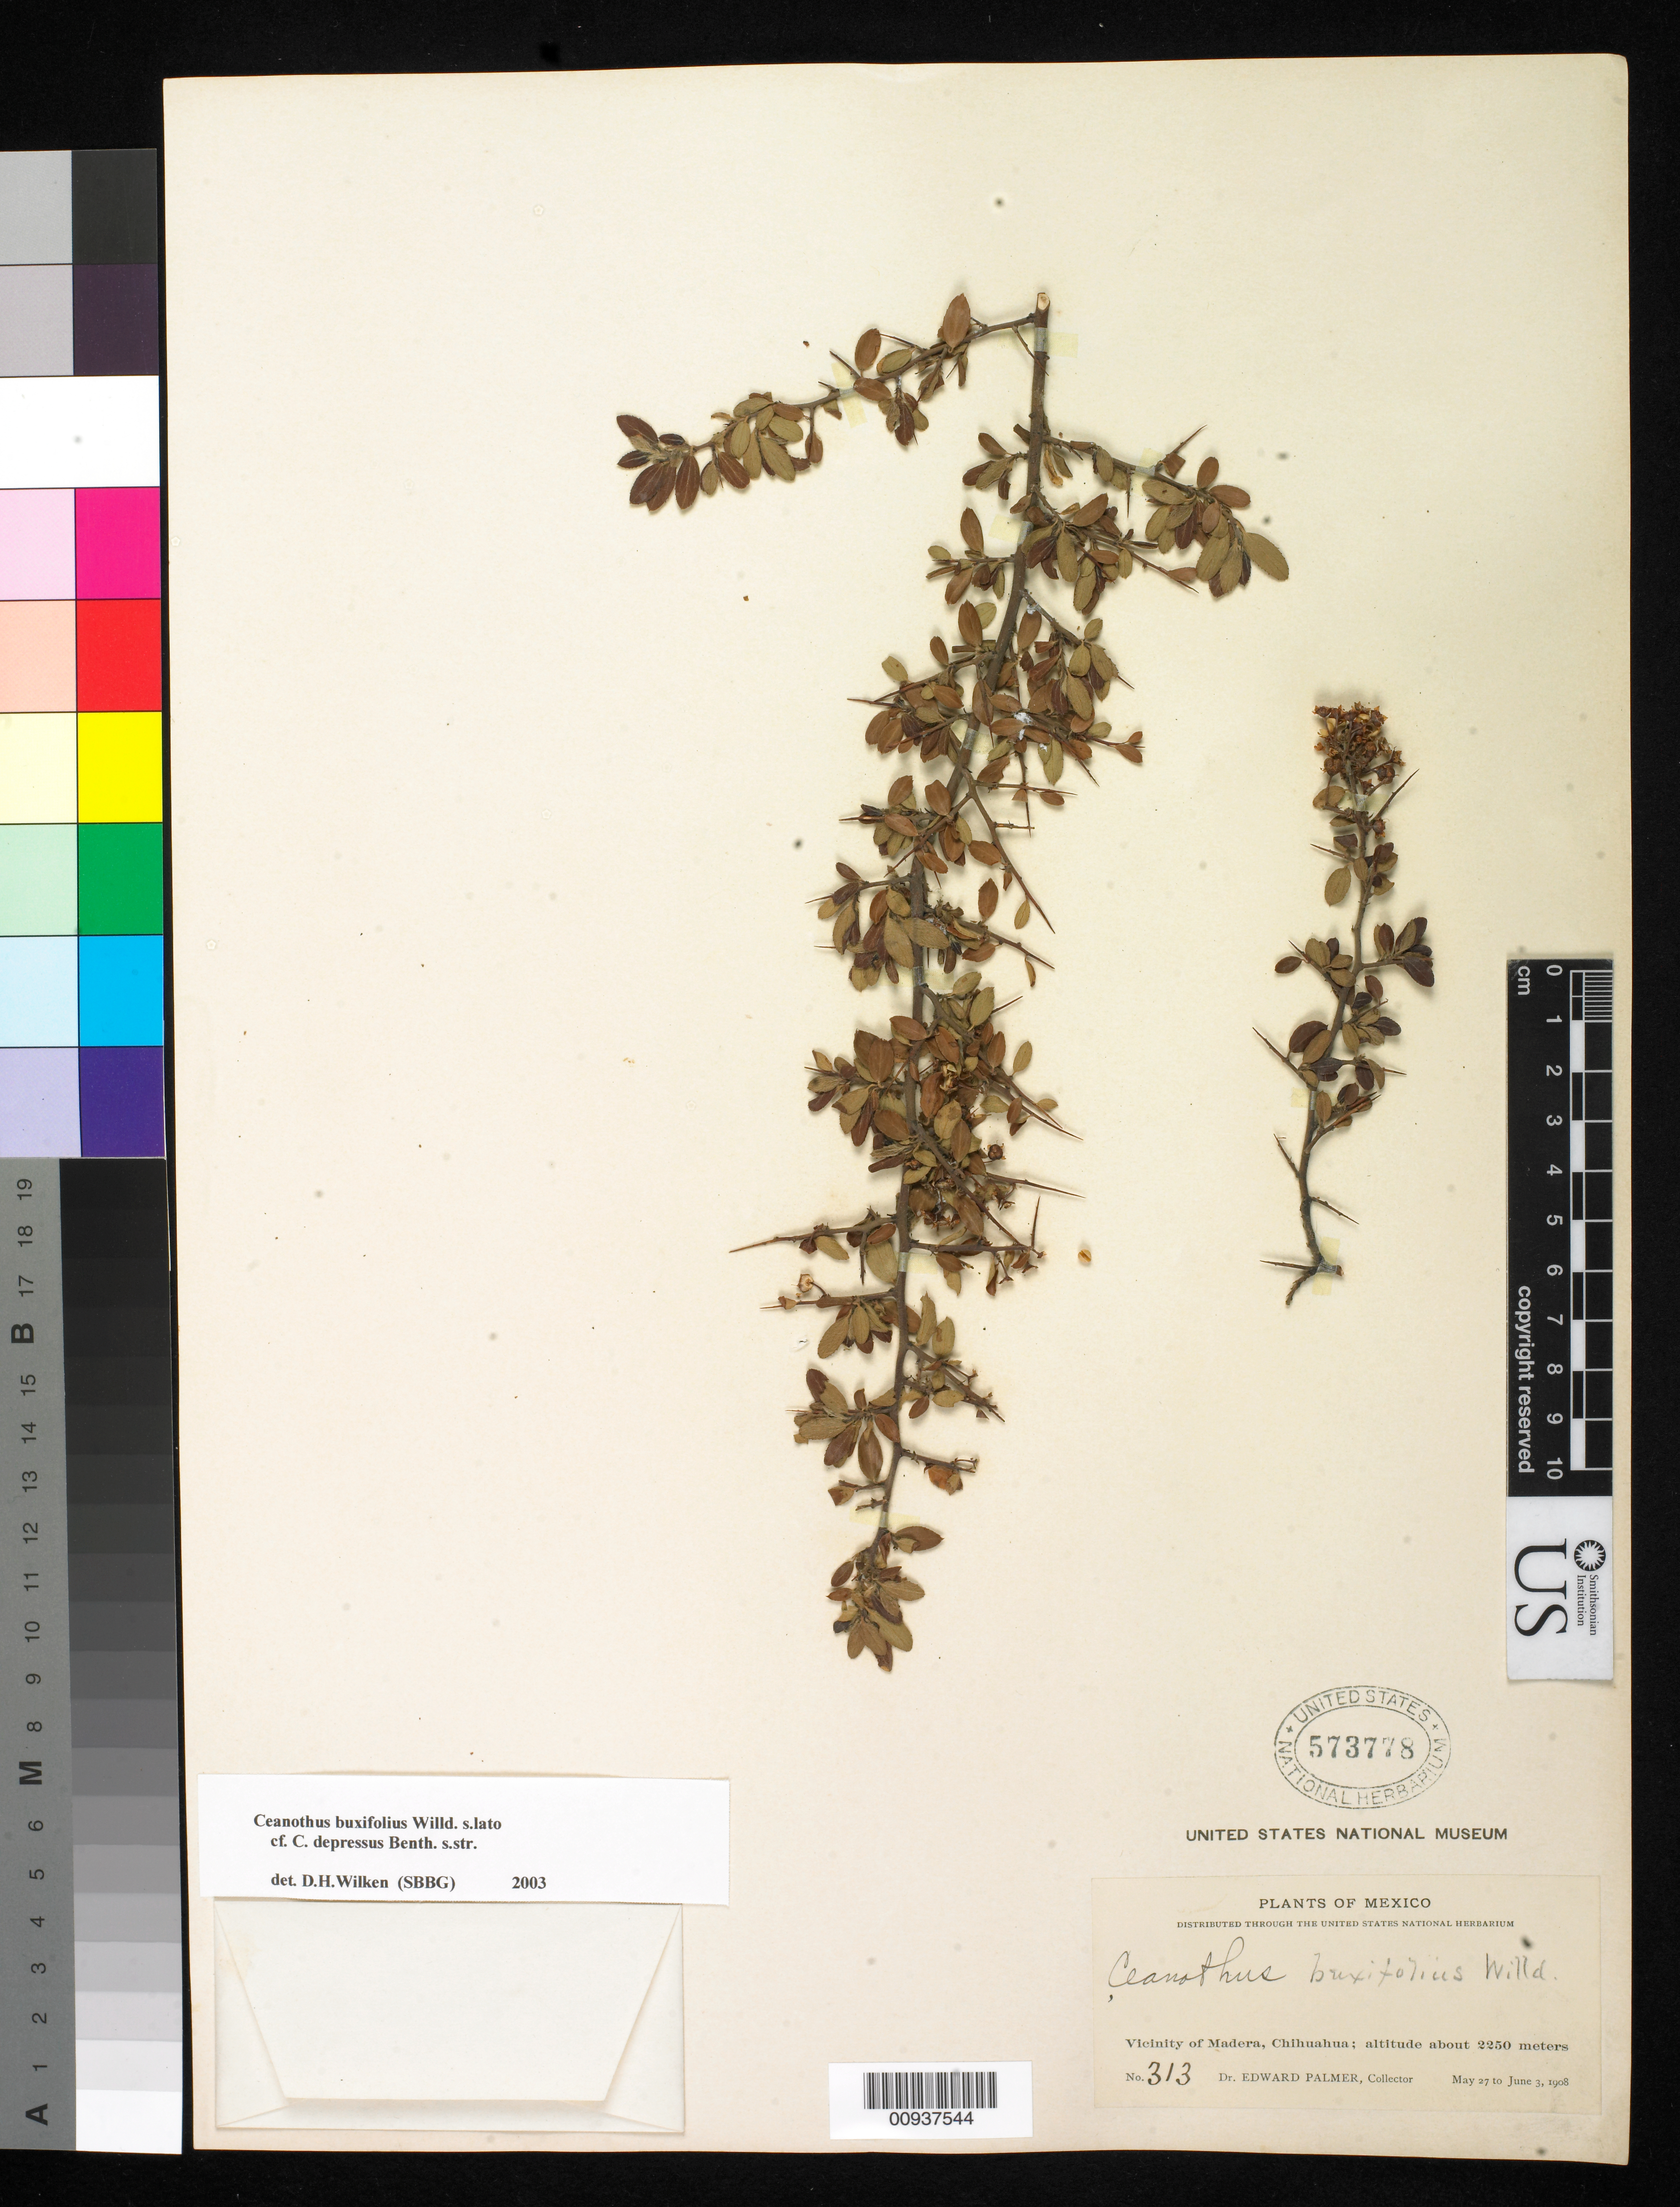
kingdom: Plantae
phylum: Tracheophyta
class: Magnoliopsida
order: Rosales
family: Rhamnaceae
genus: Ceanothus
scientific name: Ceanothus buxifolius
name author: Willd. ex Roem. & Schult.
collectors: E. Palmer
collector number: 313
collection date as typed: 27 May 1908 to 03 Jun 1908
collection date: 1908-05-27/1908-06-03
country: Mexico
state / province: Chihuahua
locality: Vicinity of Madera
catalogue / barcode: US 573778